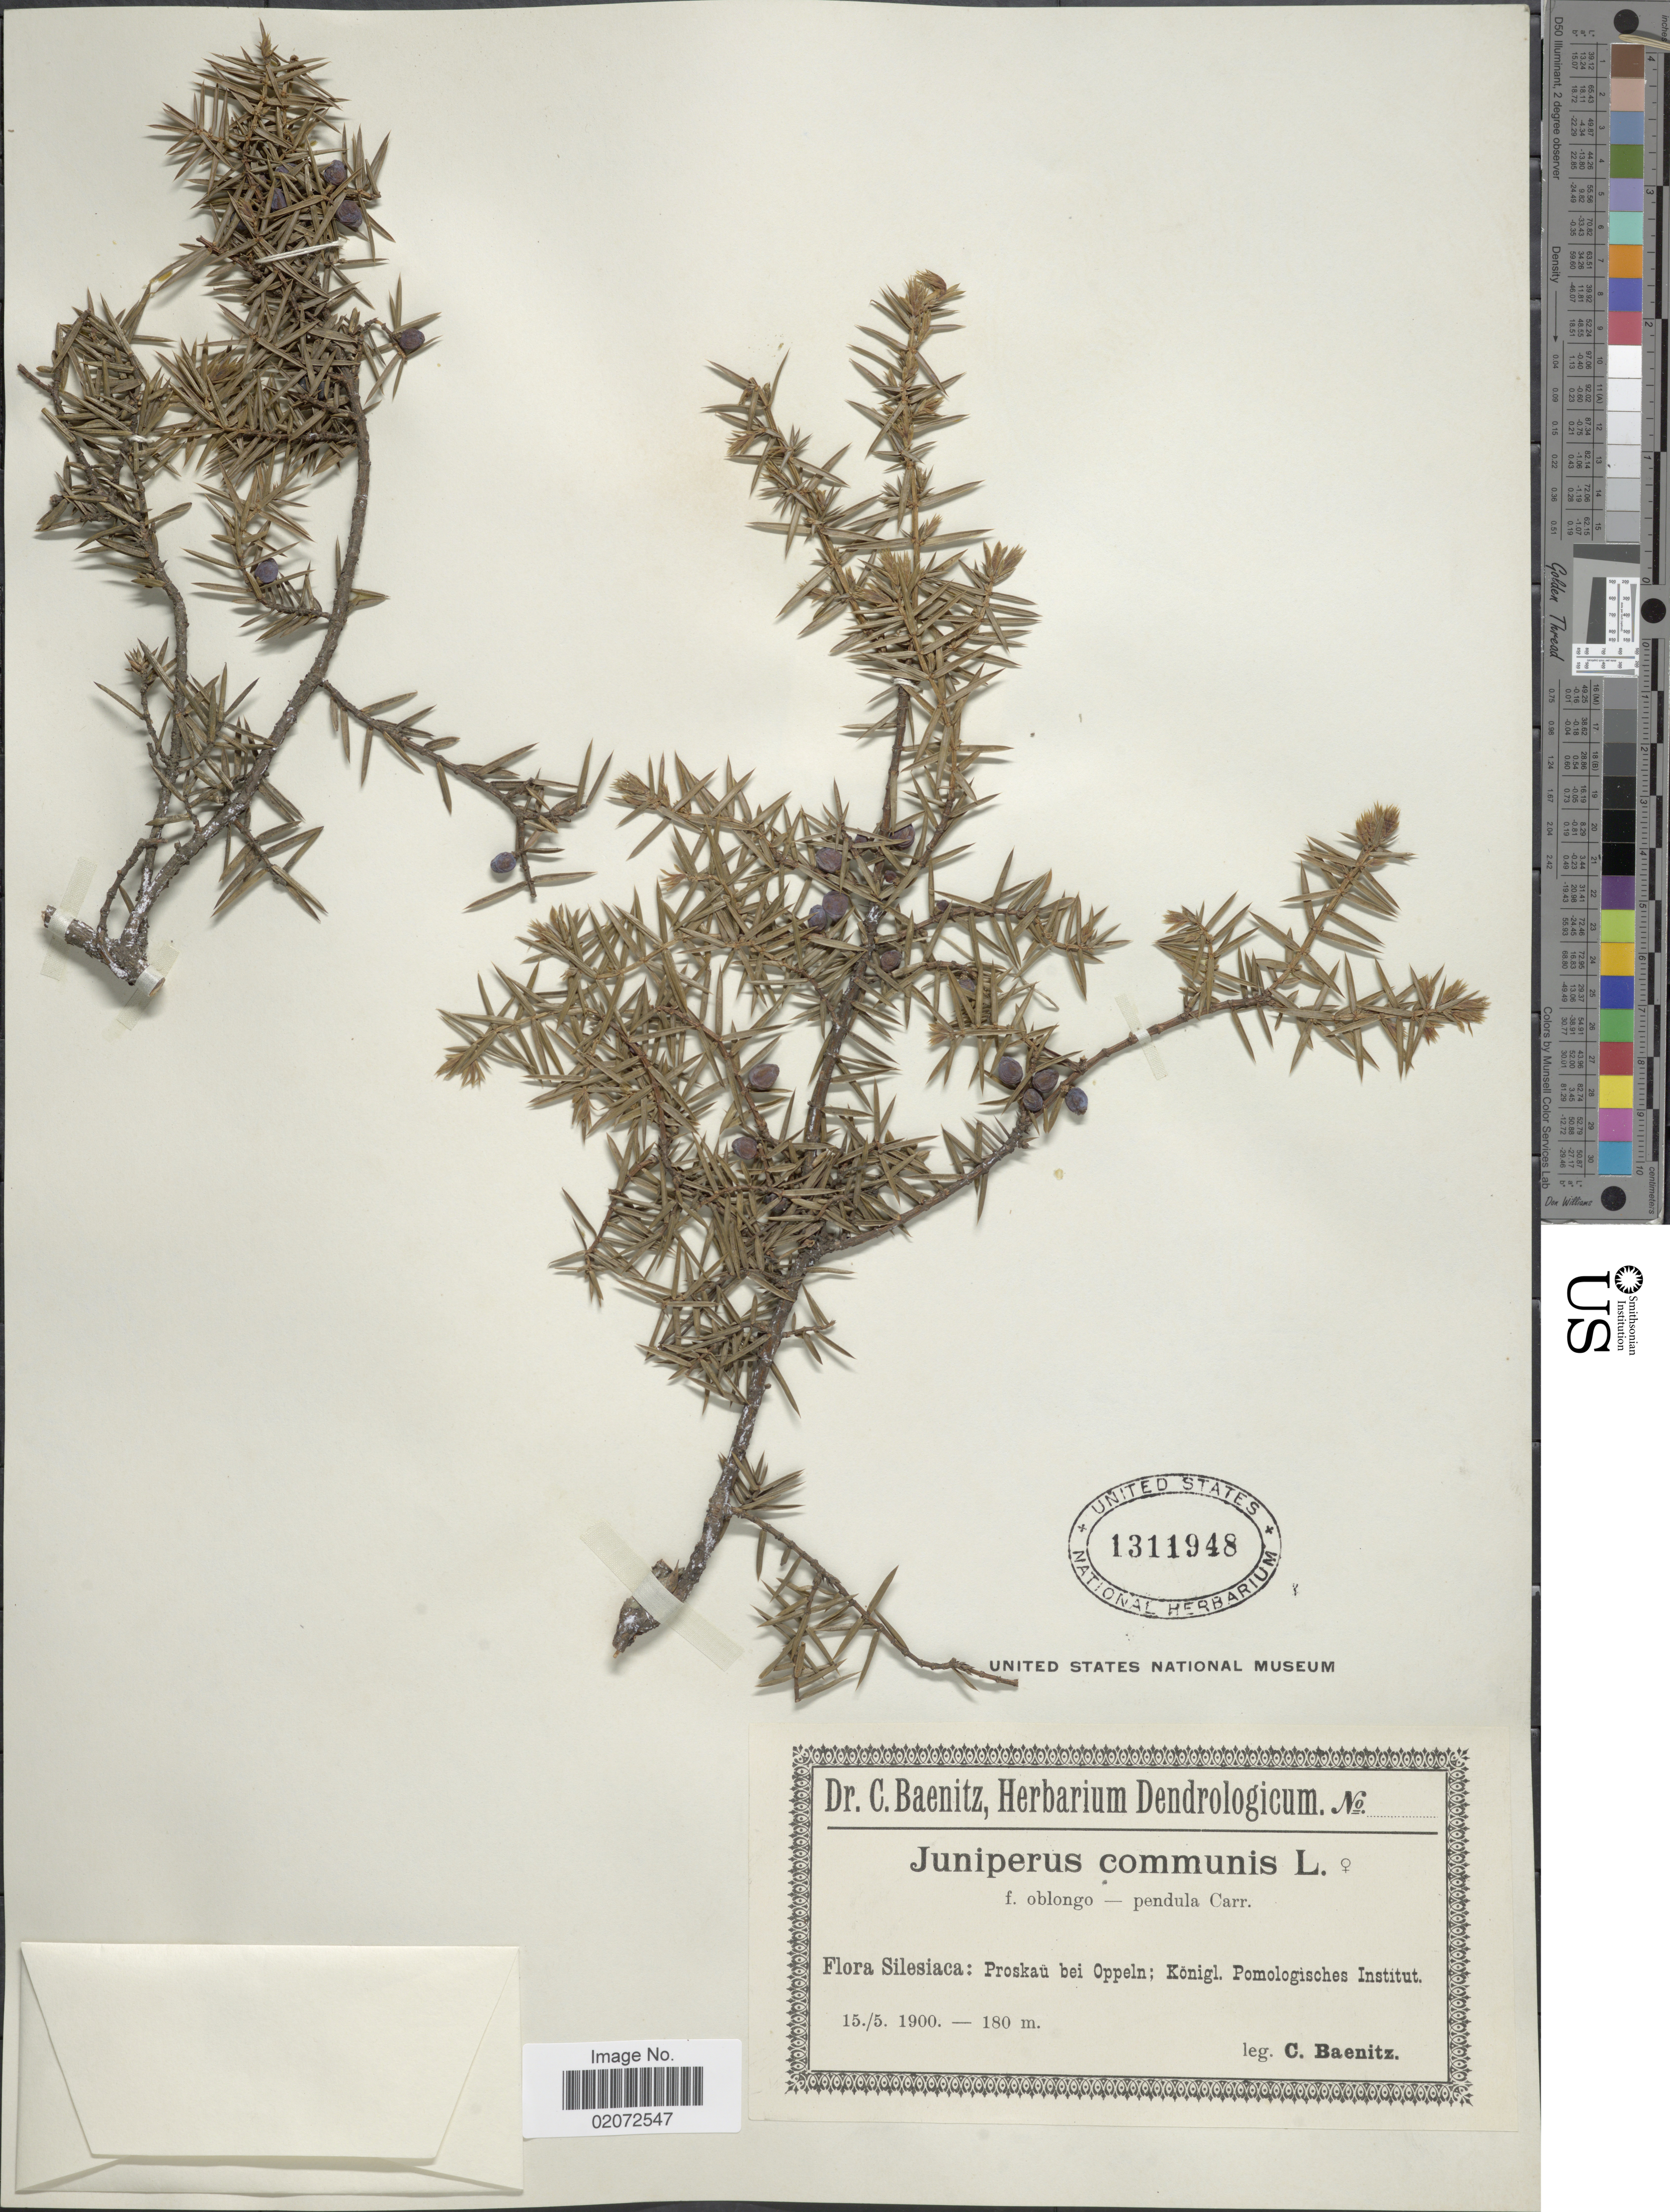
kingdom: Plantae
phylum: Tracheophyta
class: Pinopsida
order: Pinales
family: Cupressaceae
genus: Juniperus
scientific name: Juniperus communis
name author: L.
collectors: C. G. Baenitz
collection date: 1900-05-15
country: Poland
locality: Silesiaca: Proskau bei Oppeln: Konigl. Pomologisches Institut.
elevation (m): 180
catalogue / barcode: US 1311948